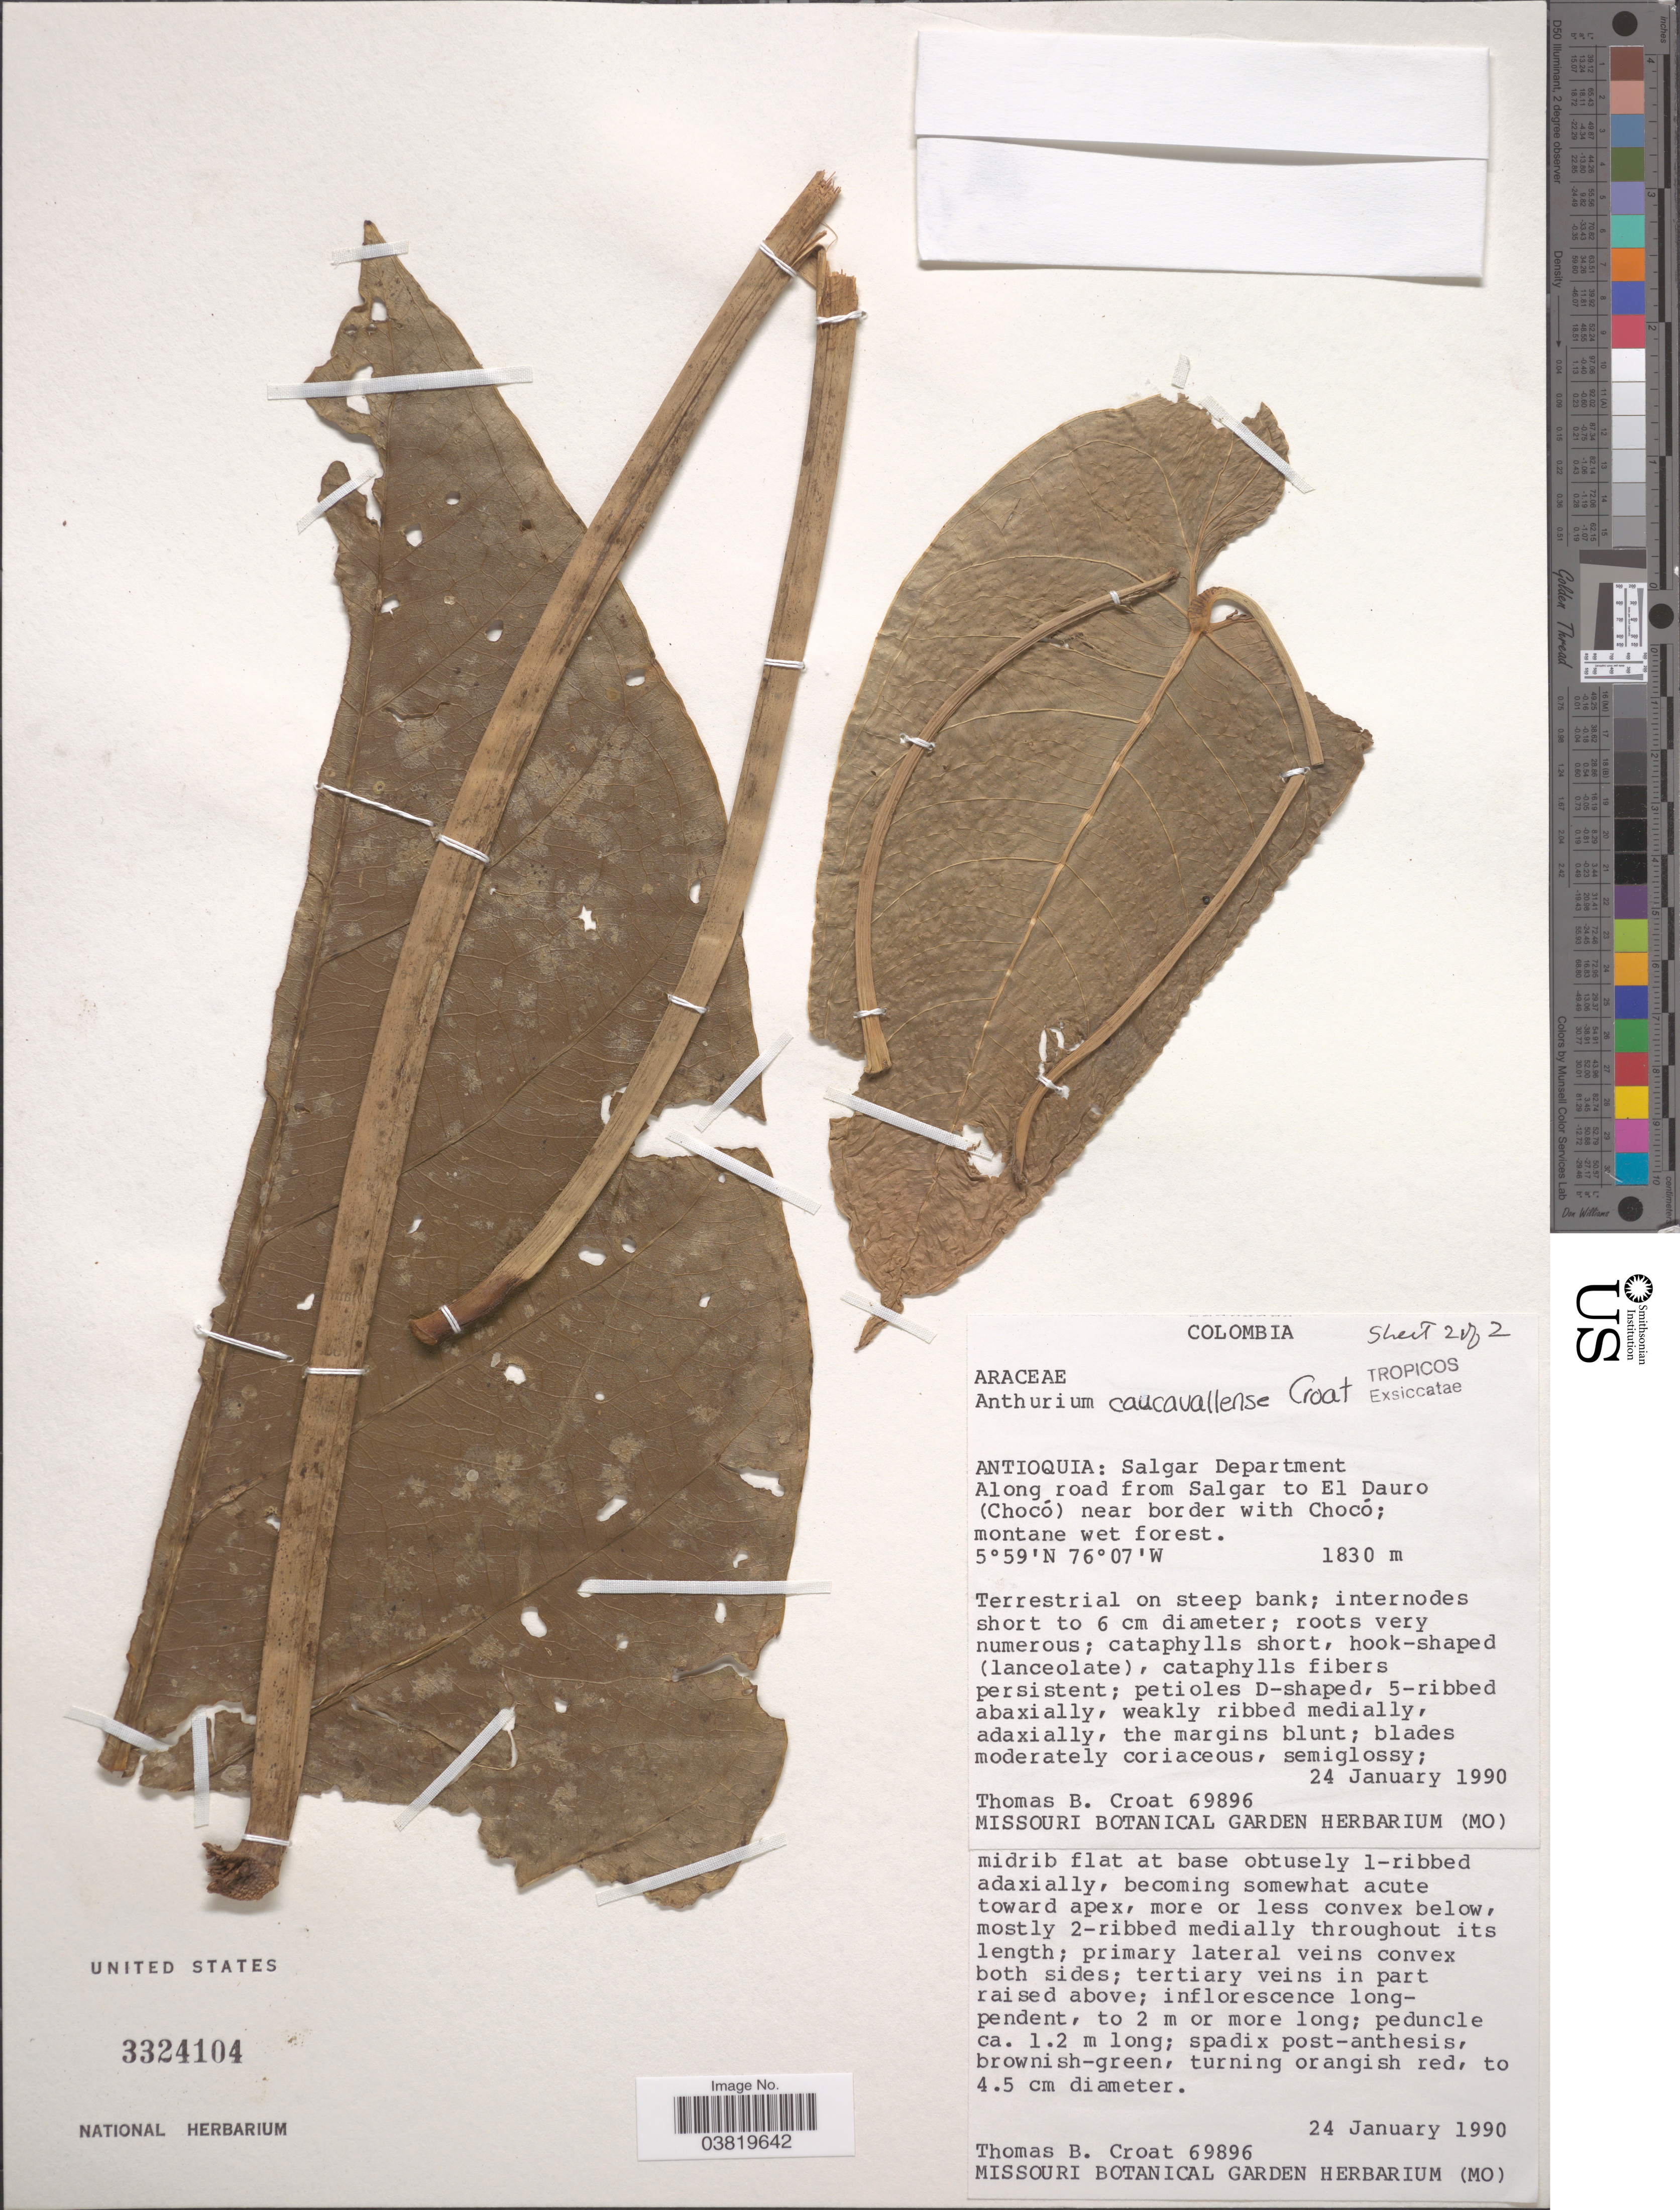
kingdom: Plantae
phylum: Tracheophyta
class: Liliopsida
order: Alismatales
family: Araceae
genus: Anthurium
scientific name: Anthurium caucavallense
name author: Croat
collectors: T. B. Croat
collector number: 69896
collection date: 1990-01-24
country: Colombia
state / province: Antioquia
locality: Salgar Department. Along road from Salgar to El Dauro (Chocó) near border with Chocó; montane wet forest.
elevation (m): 1830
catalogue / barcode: US 3324104